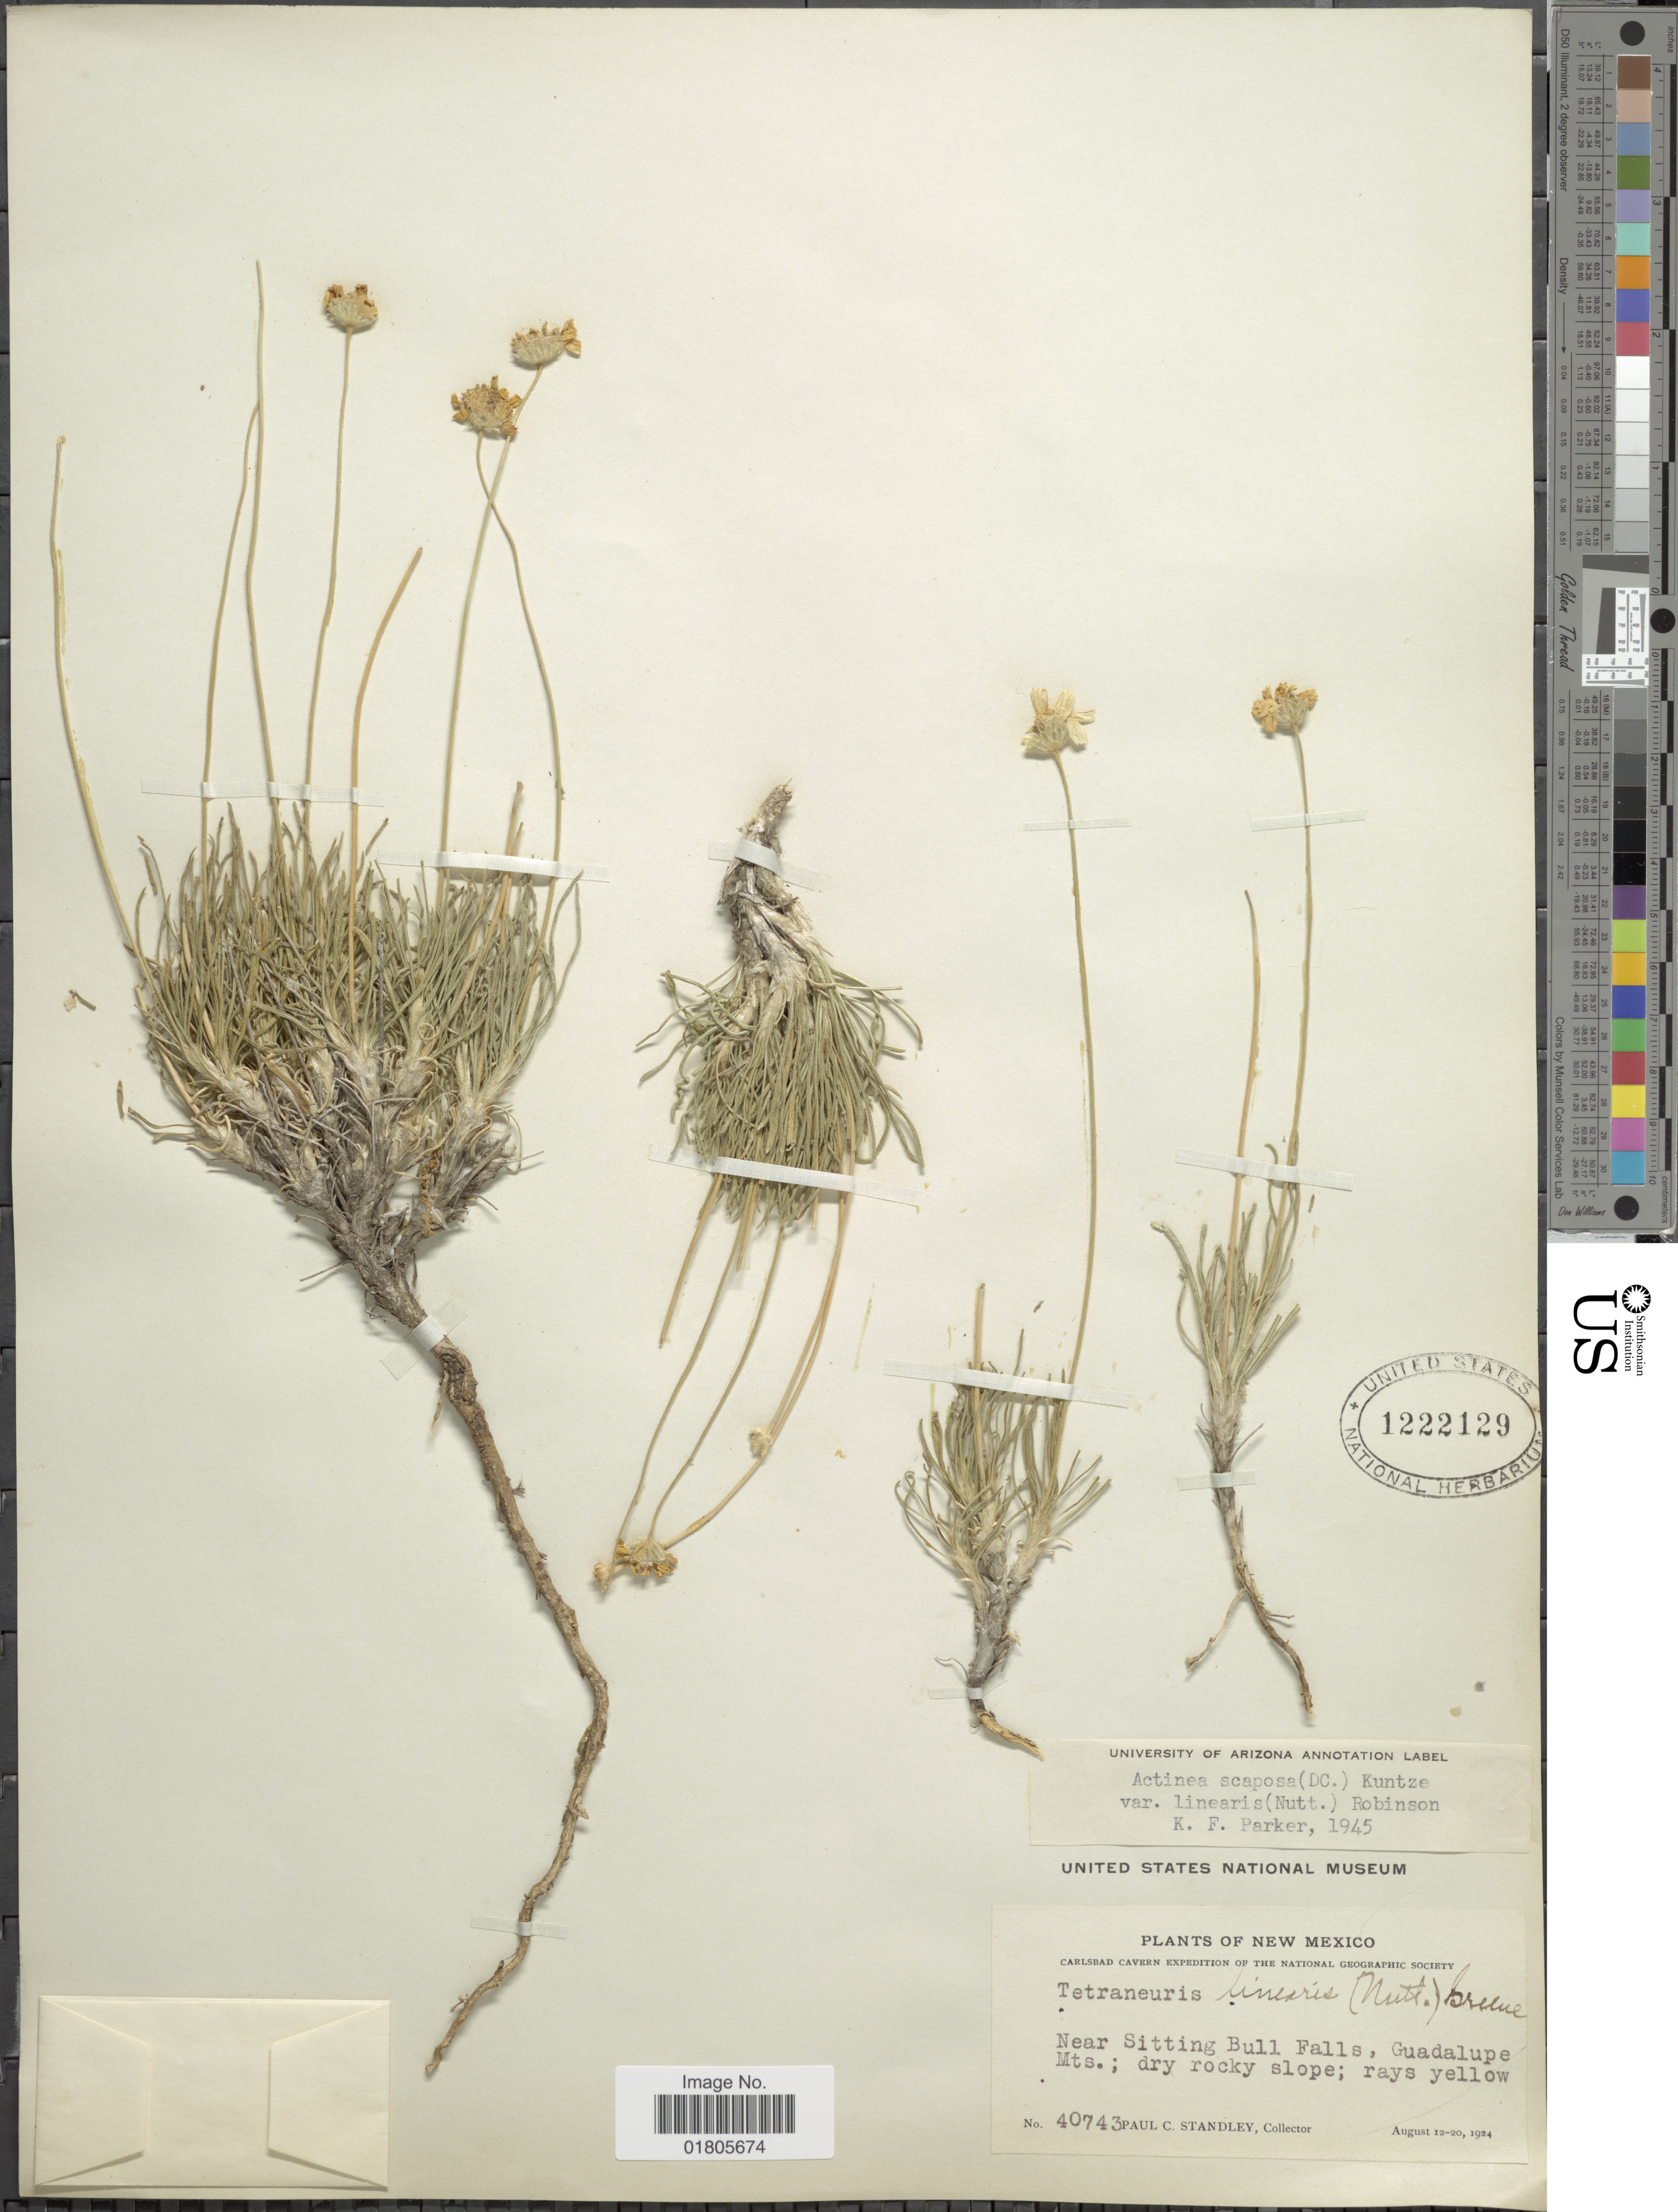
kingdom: Plantae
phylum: Tracheophyta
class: Magnoliopsida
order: Asterales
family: Asteraceae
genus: Actinea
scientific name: Actinea scaposa var. linearis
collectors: P. C. Standley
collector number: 40743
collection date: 1924-08-12/1924-08-20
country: United States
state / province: New Mexico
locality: Near Sitting Bull Falls, Guadalupe Mts.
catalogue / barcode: US 1222129